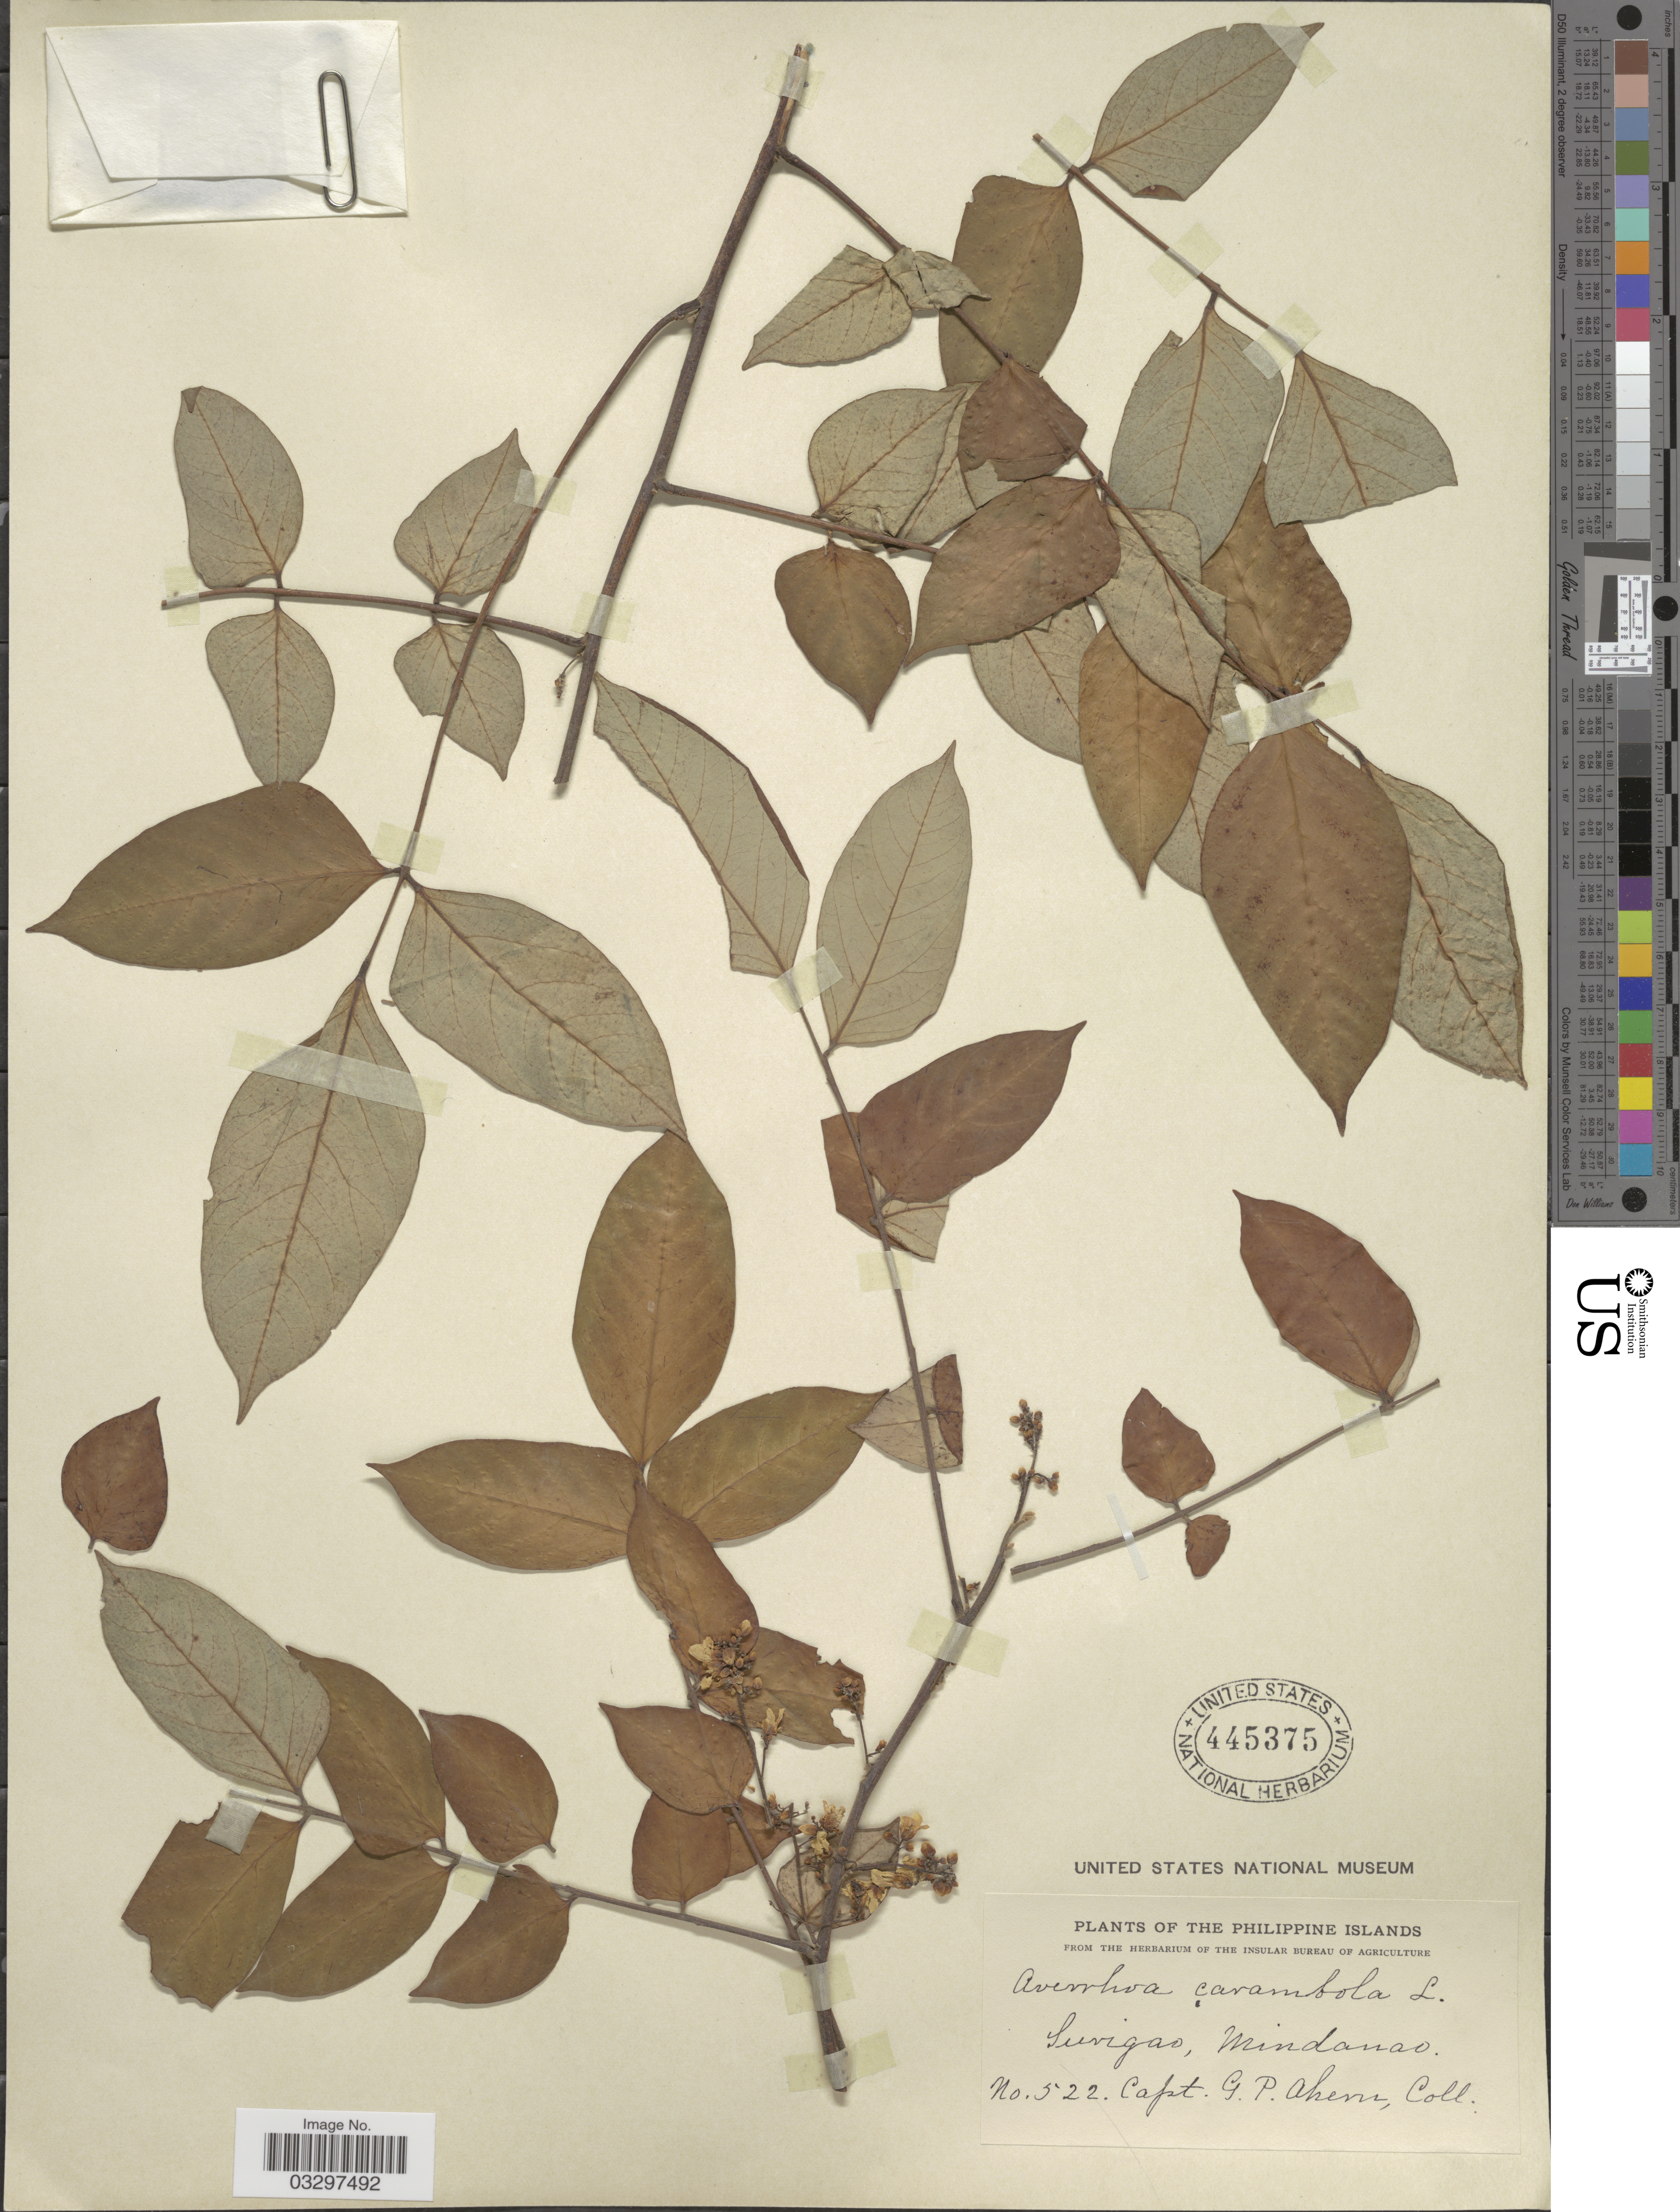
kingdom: Plantae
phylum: Tracheophyta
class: Magnoliopsida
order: Oxalidales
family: Oxalidaceae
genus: Averrhoa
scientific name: Averrhoa carambola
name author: L.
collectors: G. Ahern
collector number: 522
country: Philippines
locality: Surigao, Mindanao.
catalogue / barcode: US 445375